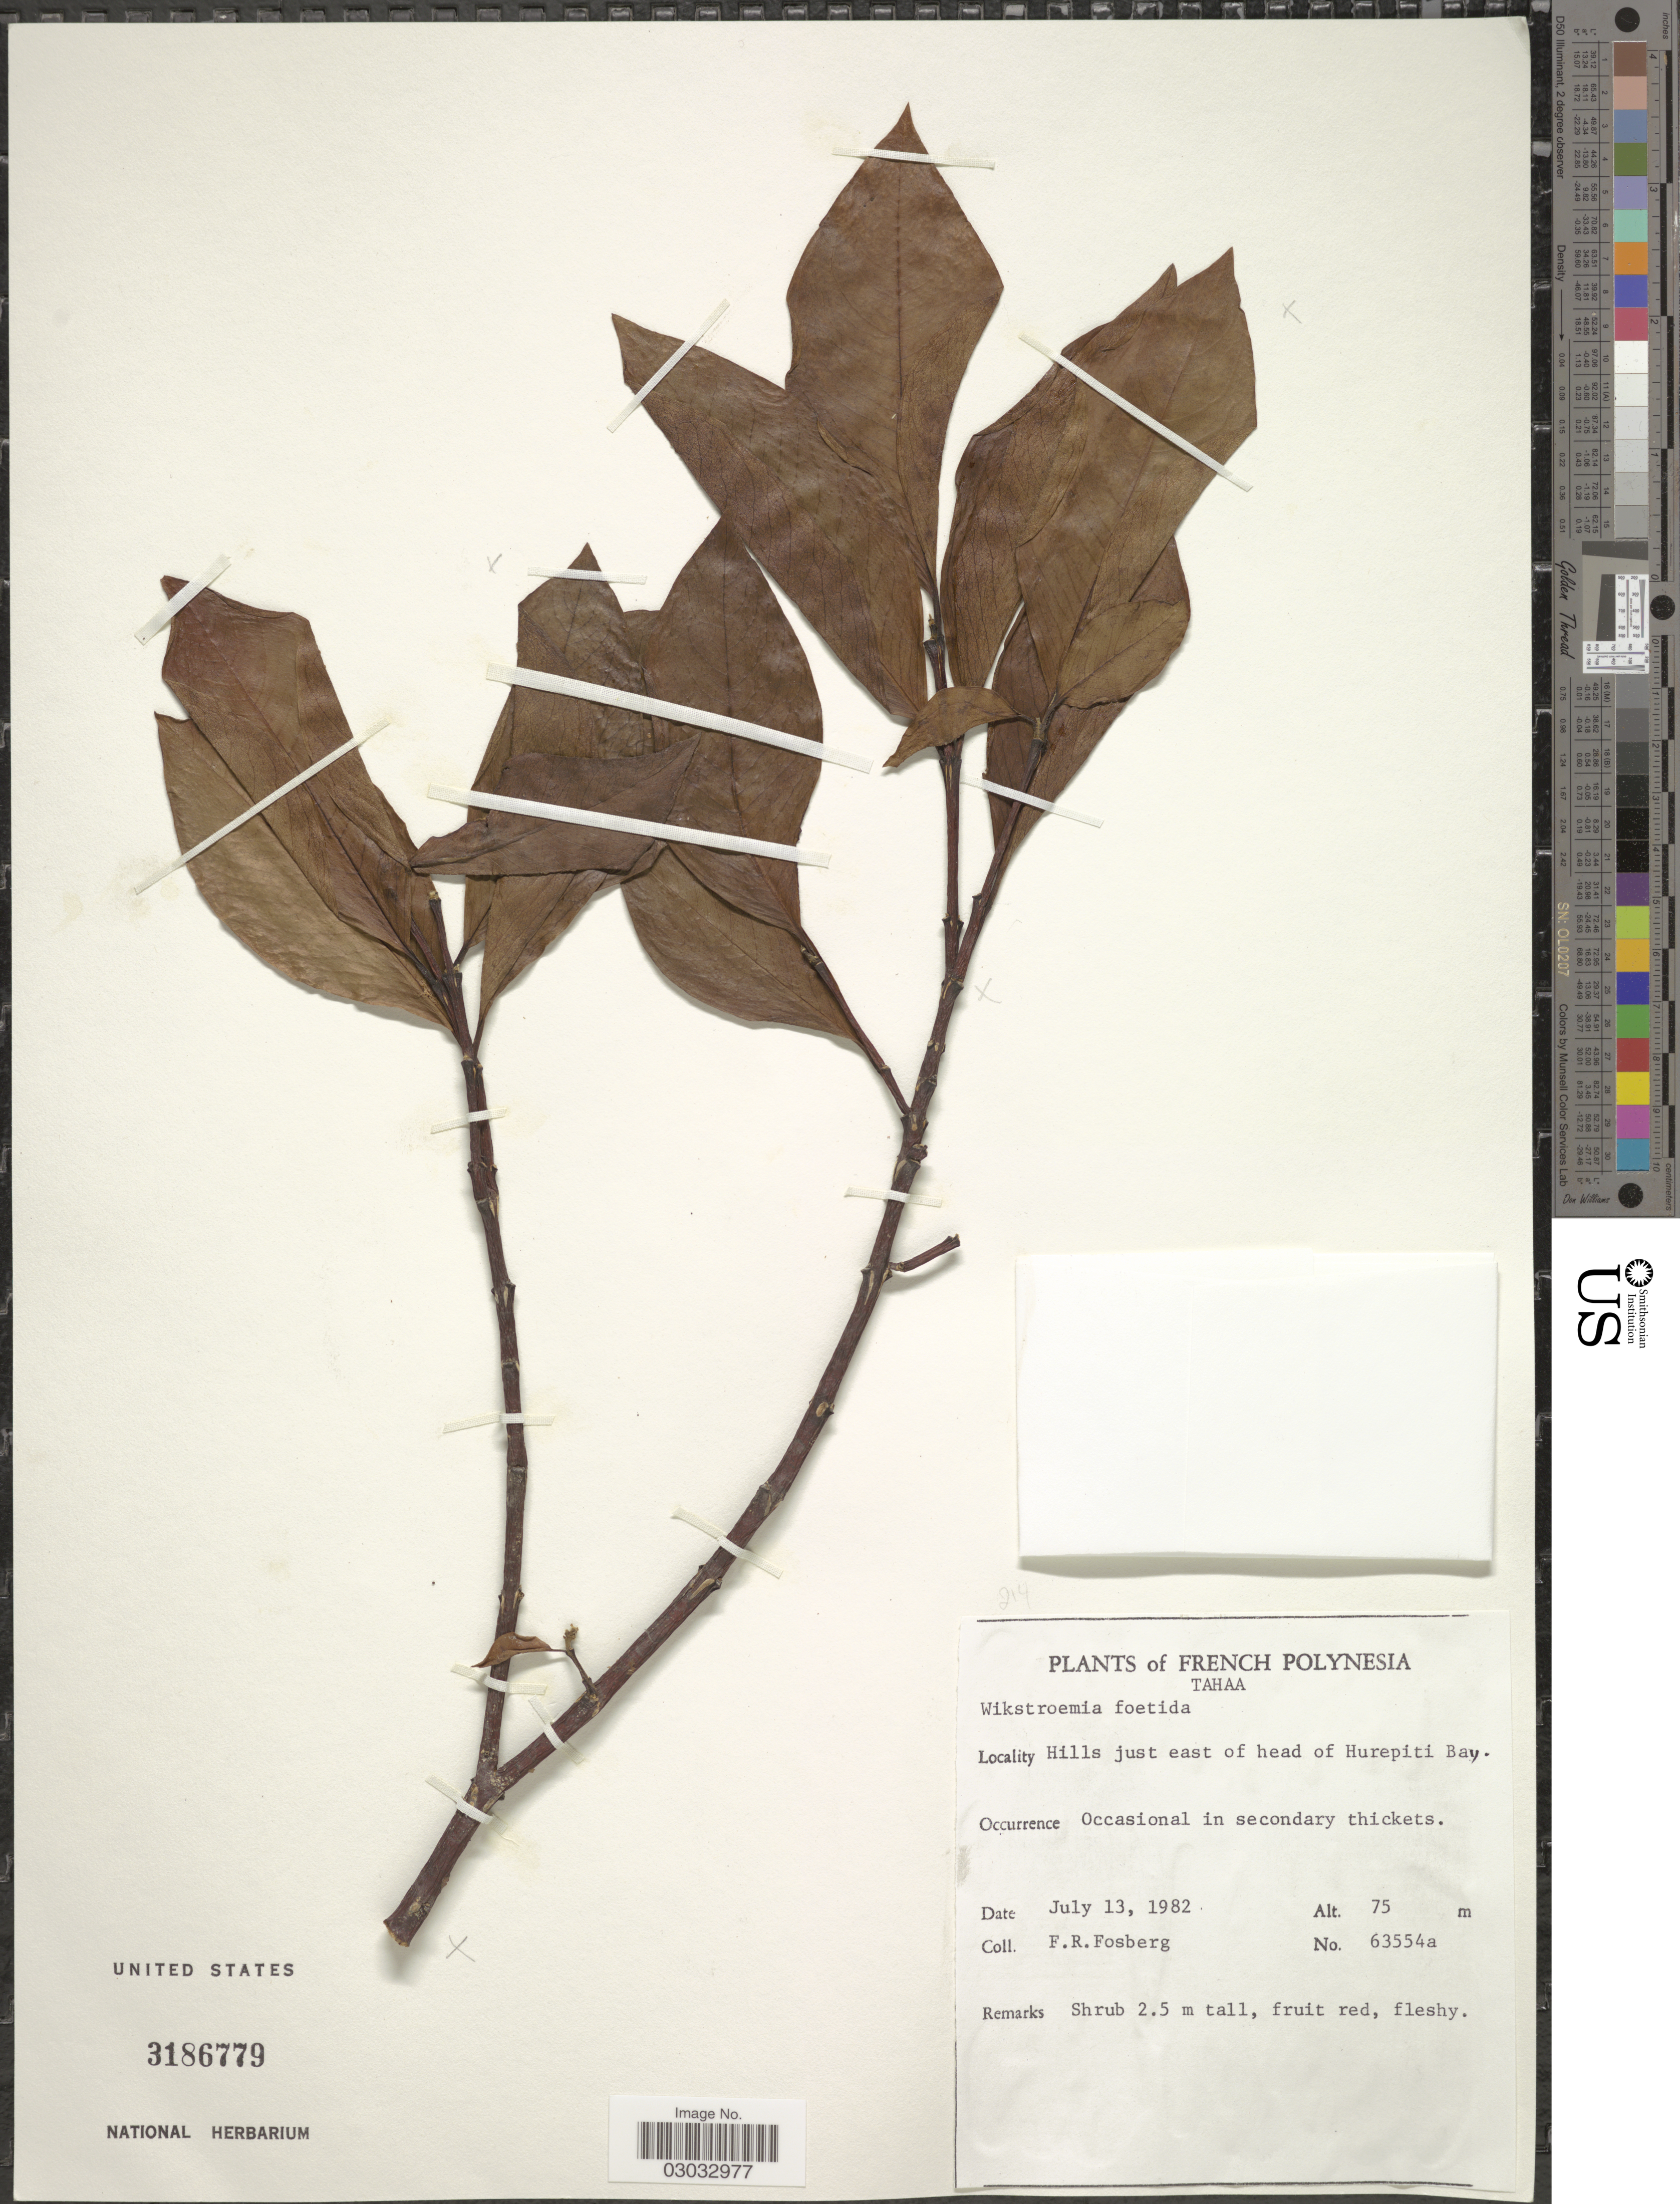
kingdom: Plantae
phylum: Tracheophyta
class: Magnoliopsida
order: Malvales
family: Thymelaeaceae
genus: Wikstroemia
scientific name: Wikstroemia coriacea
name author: Seem.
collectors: F. R. Fosberg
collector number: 63554a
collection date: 1982-07-13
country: French Polynesia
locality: Tahaa, Hills just east of head of Hurepiti Bay.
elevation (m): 75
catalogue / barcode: US 3186779